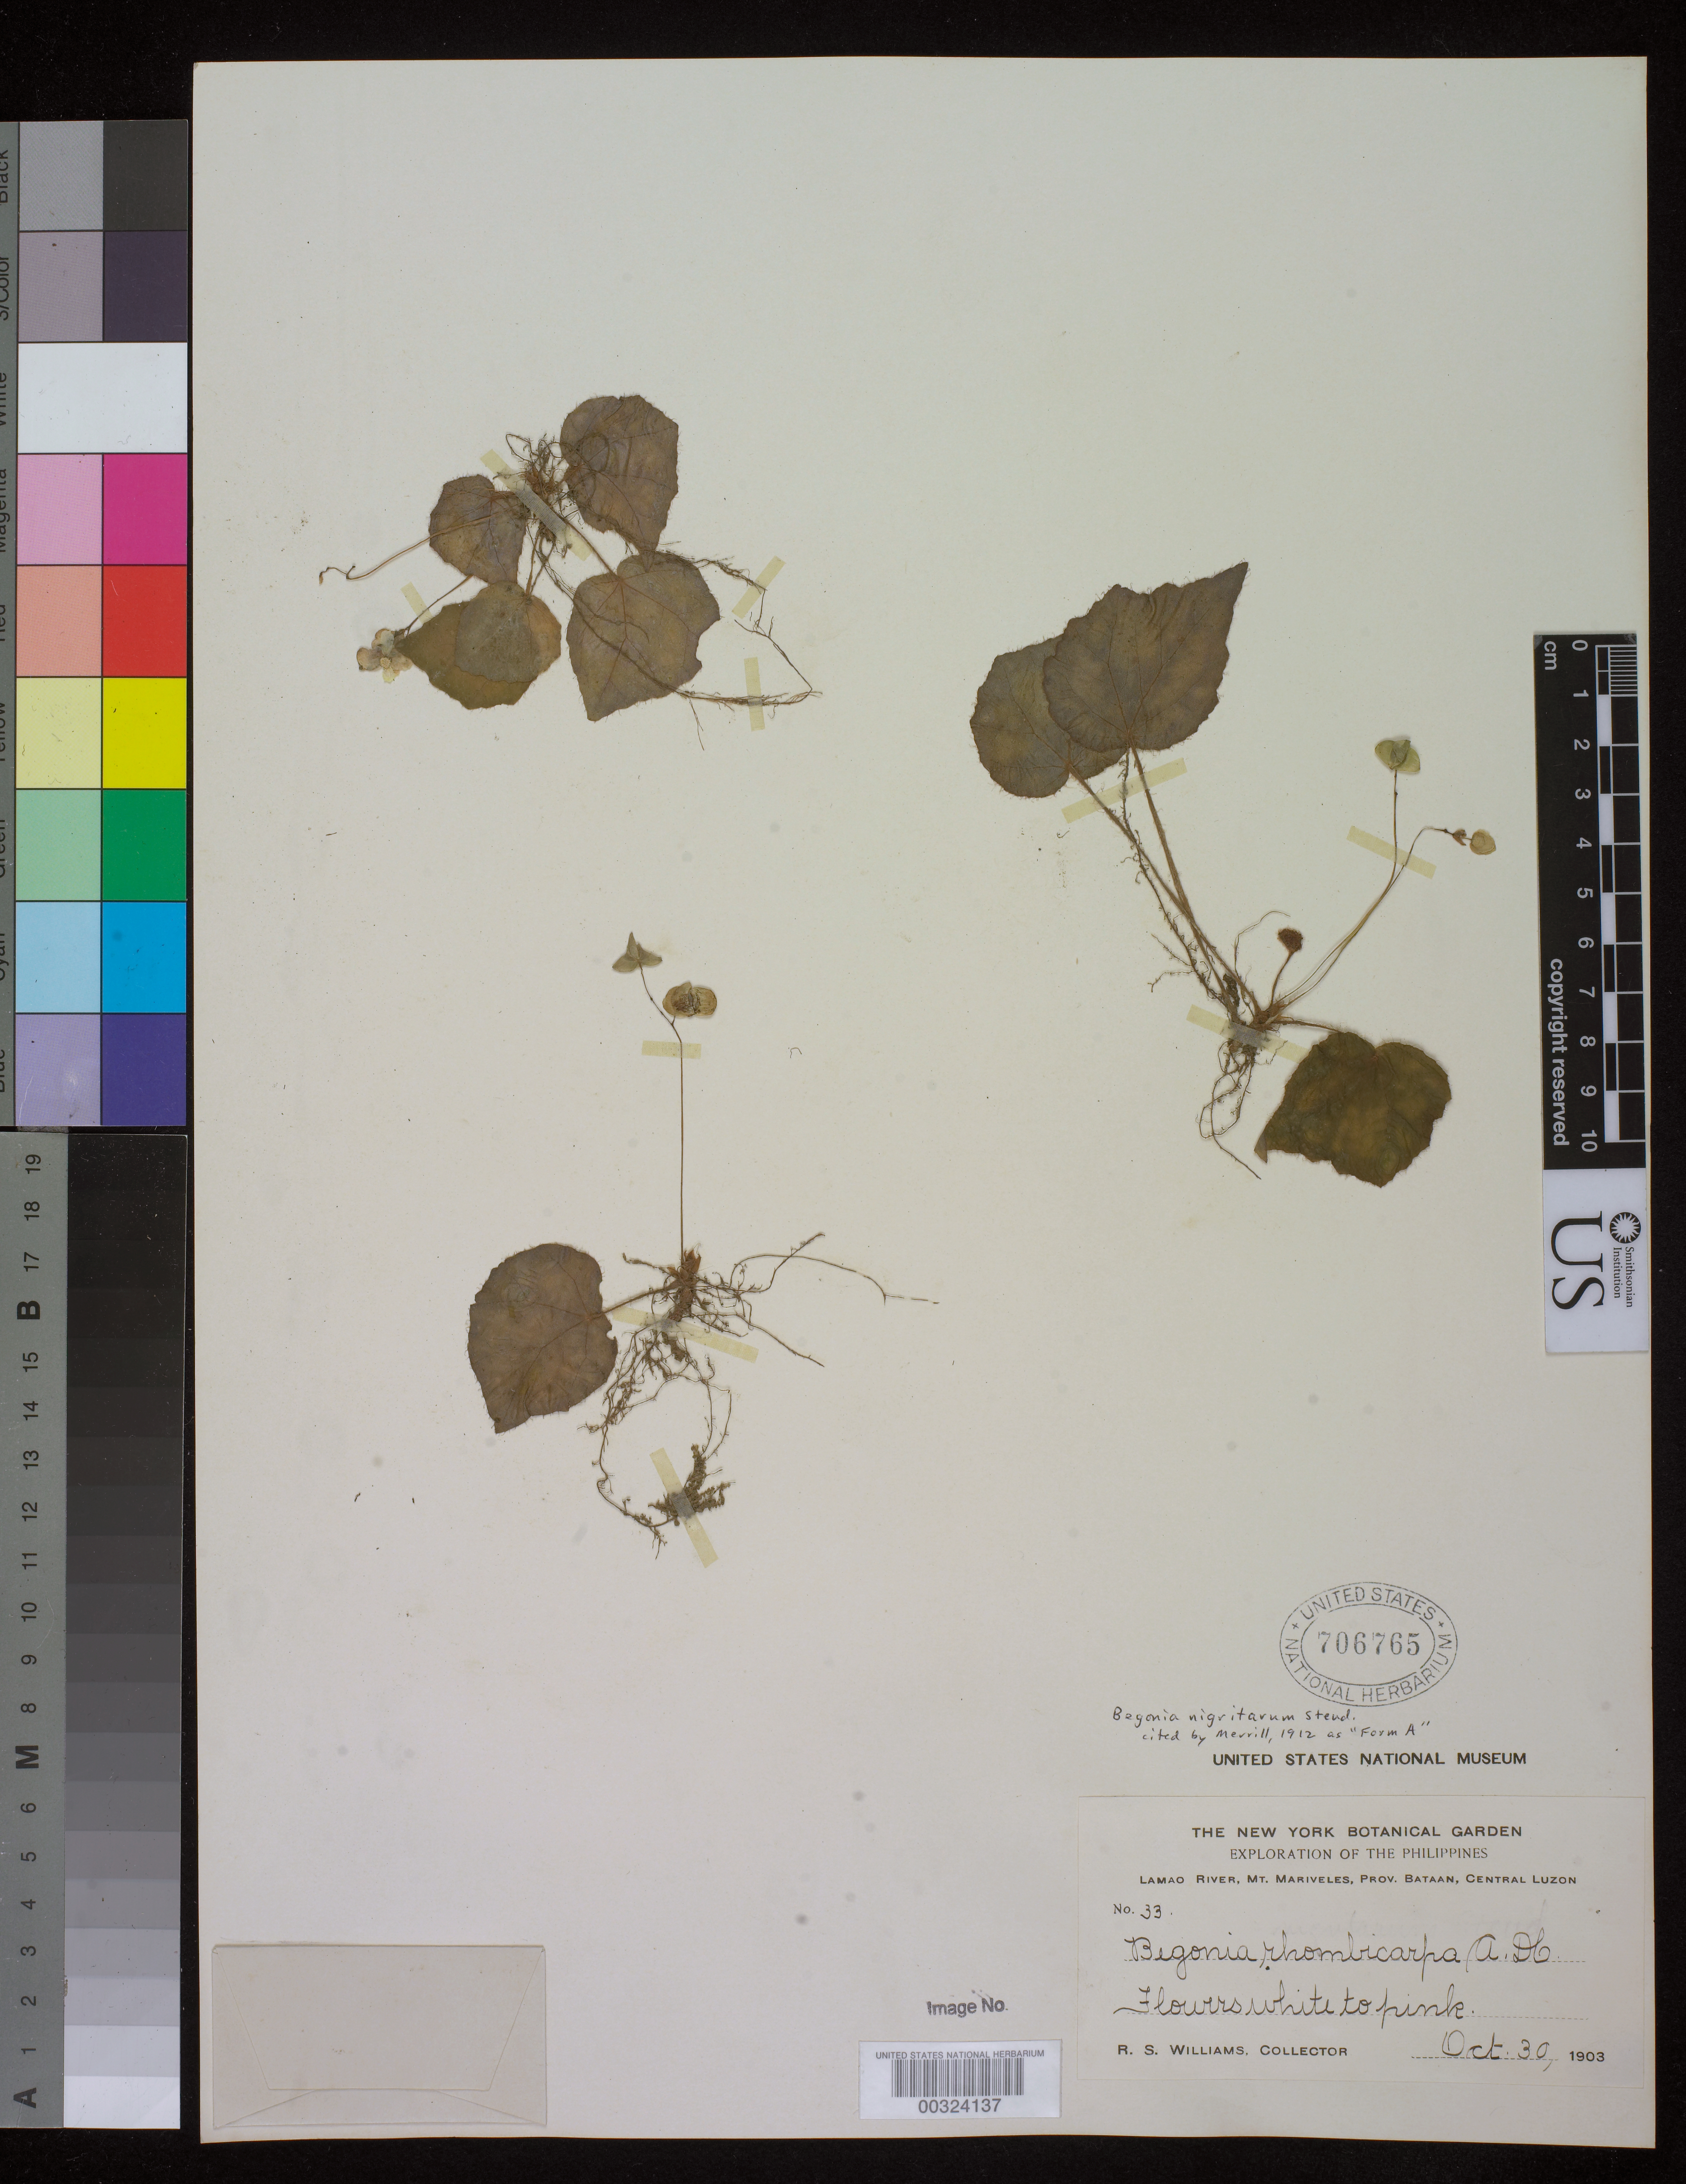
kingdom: Plantae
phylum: Tracheophyta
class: Magnoliopsida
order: Cucurbitales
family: Begoniaceae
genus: Begonia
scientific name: Begonia nigritarum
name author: (Kamel) Steud.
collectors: R. S. Williams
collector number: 33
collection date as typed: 30 Oct 1903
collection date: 1903-10-30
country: Philippines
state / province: Central Luzon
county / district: Bataan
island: Luzon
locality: Lamao River, Mt. Mariveles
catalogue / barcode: US 706765